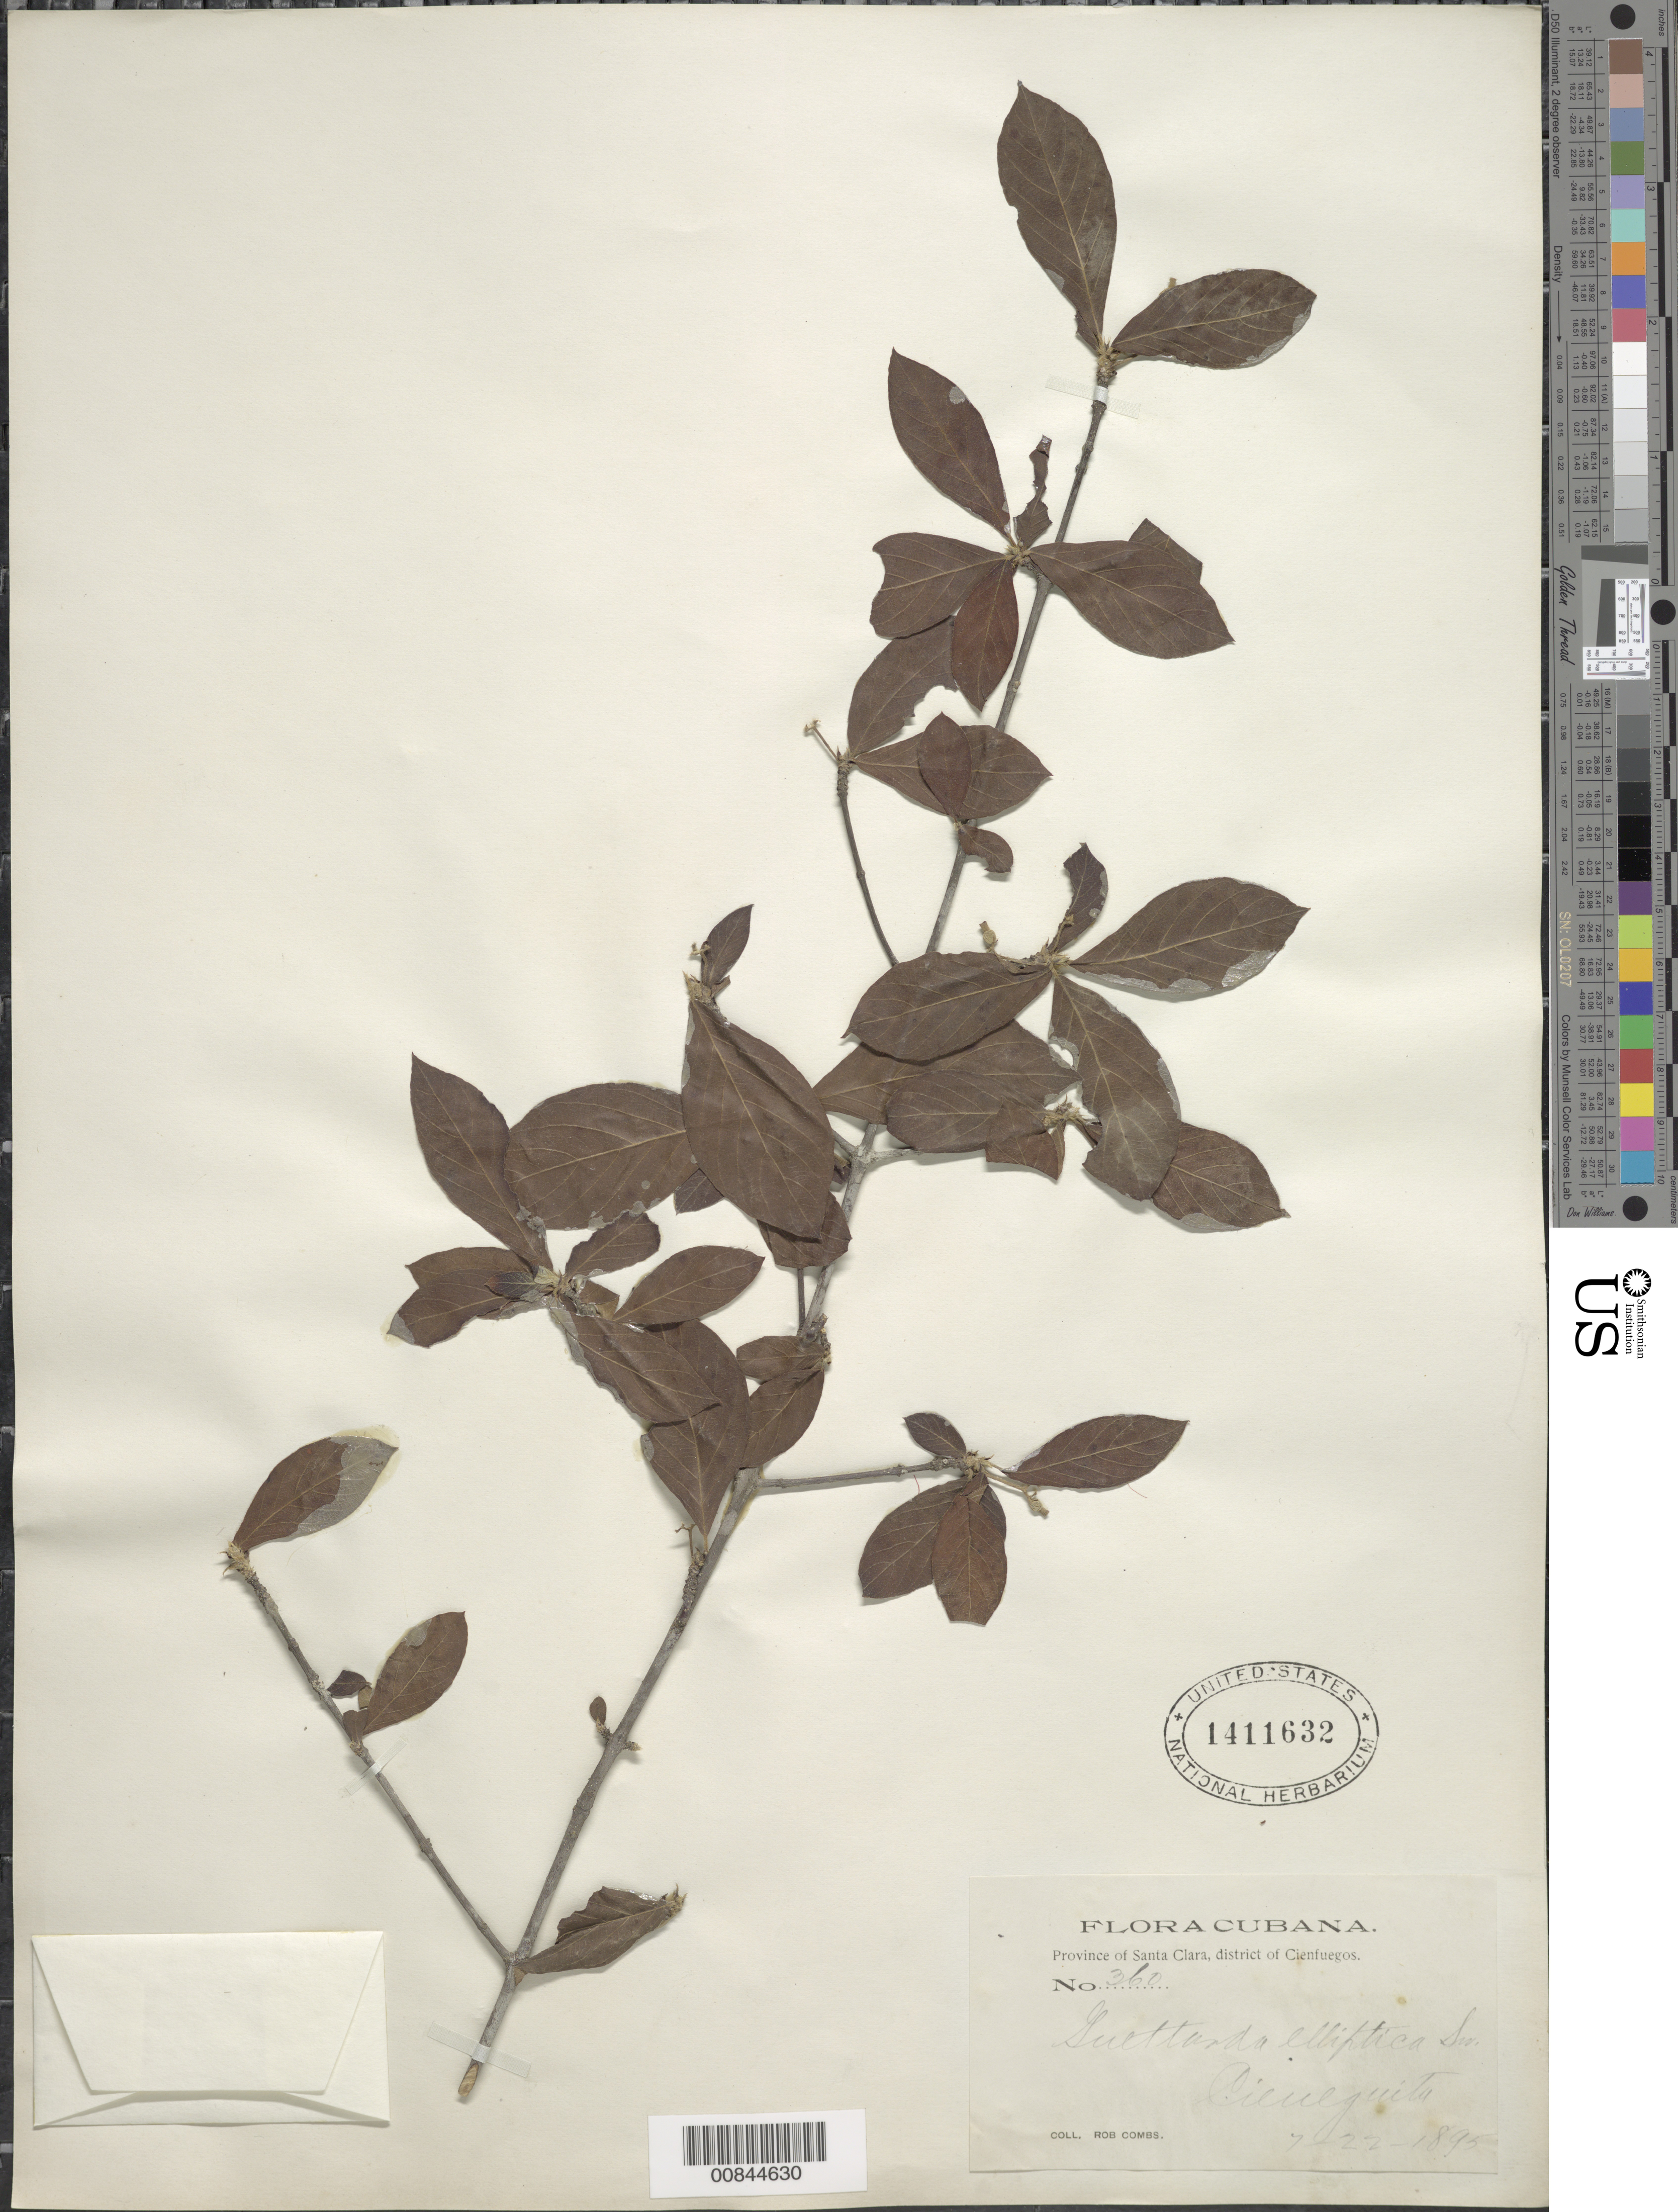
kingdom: Plantae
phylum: Tracheophyta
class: Magnoliopsida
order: Gentianales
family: Rubiaceae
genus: Guettarda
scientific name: Guettarda elliptica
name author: Sw.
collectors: R. Combs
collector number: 360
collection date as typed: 22 Jul 1895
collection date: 1895-07-22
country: Cuba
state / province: Las Villas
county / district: Cienfuegos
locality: Cieueguita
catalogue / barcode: US 1411632